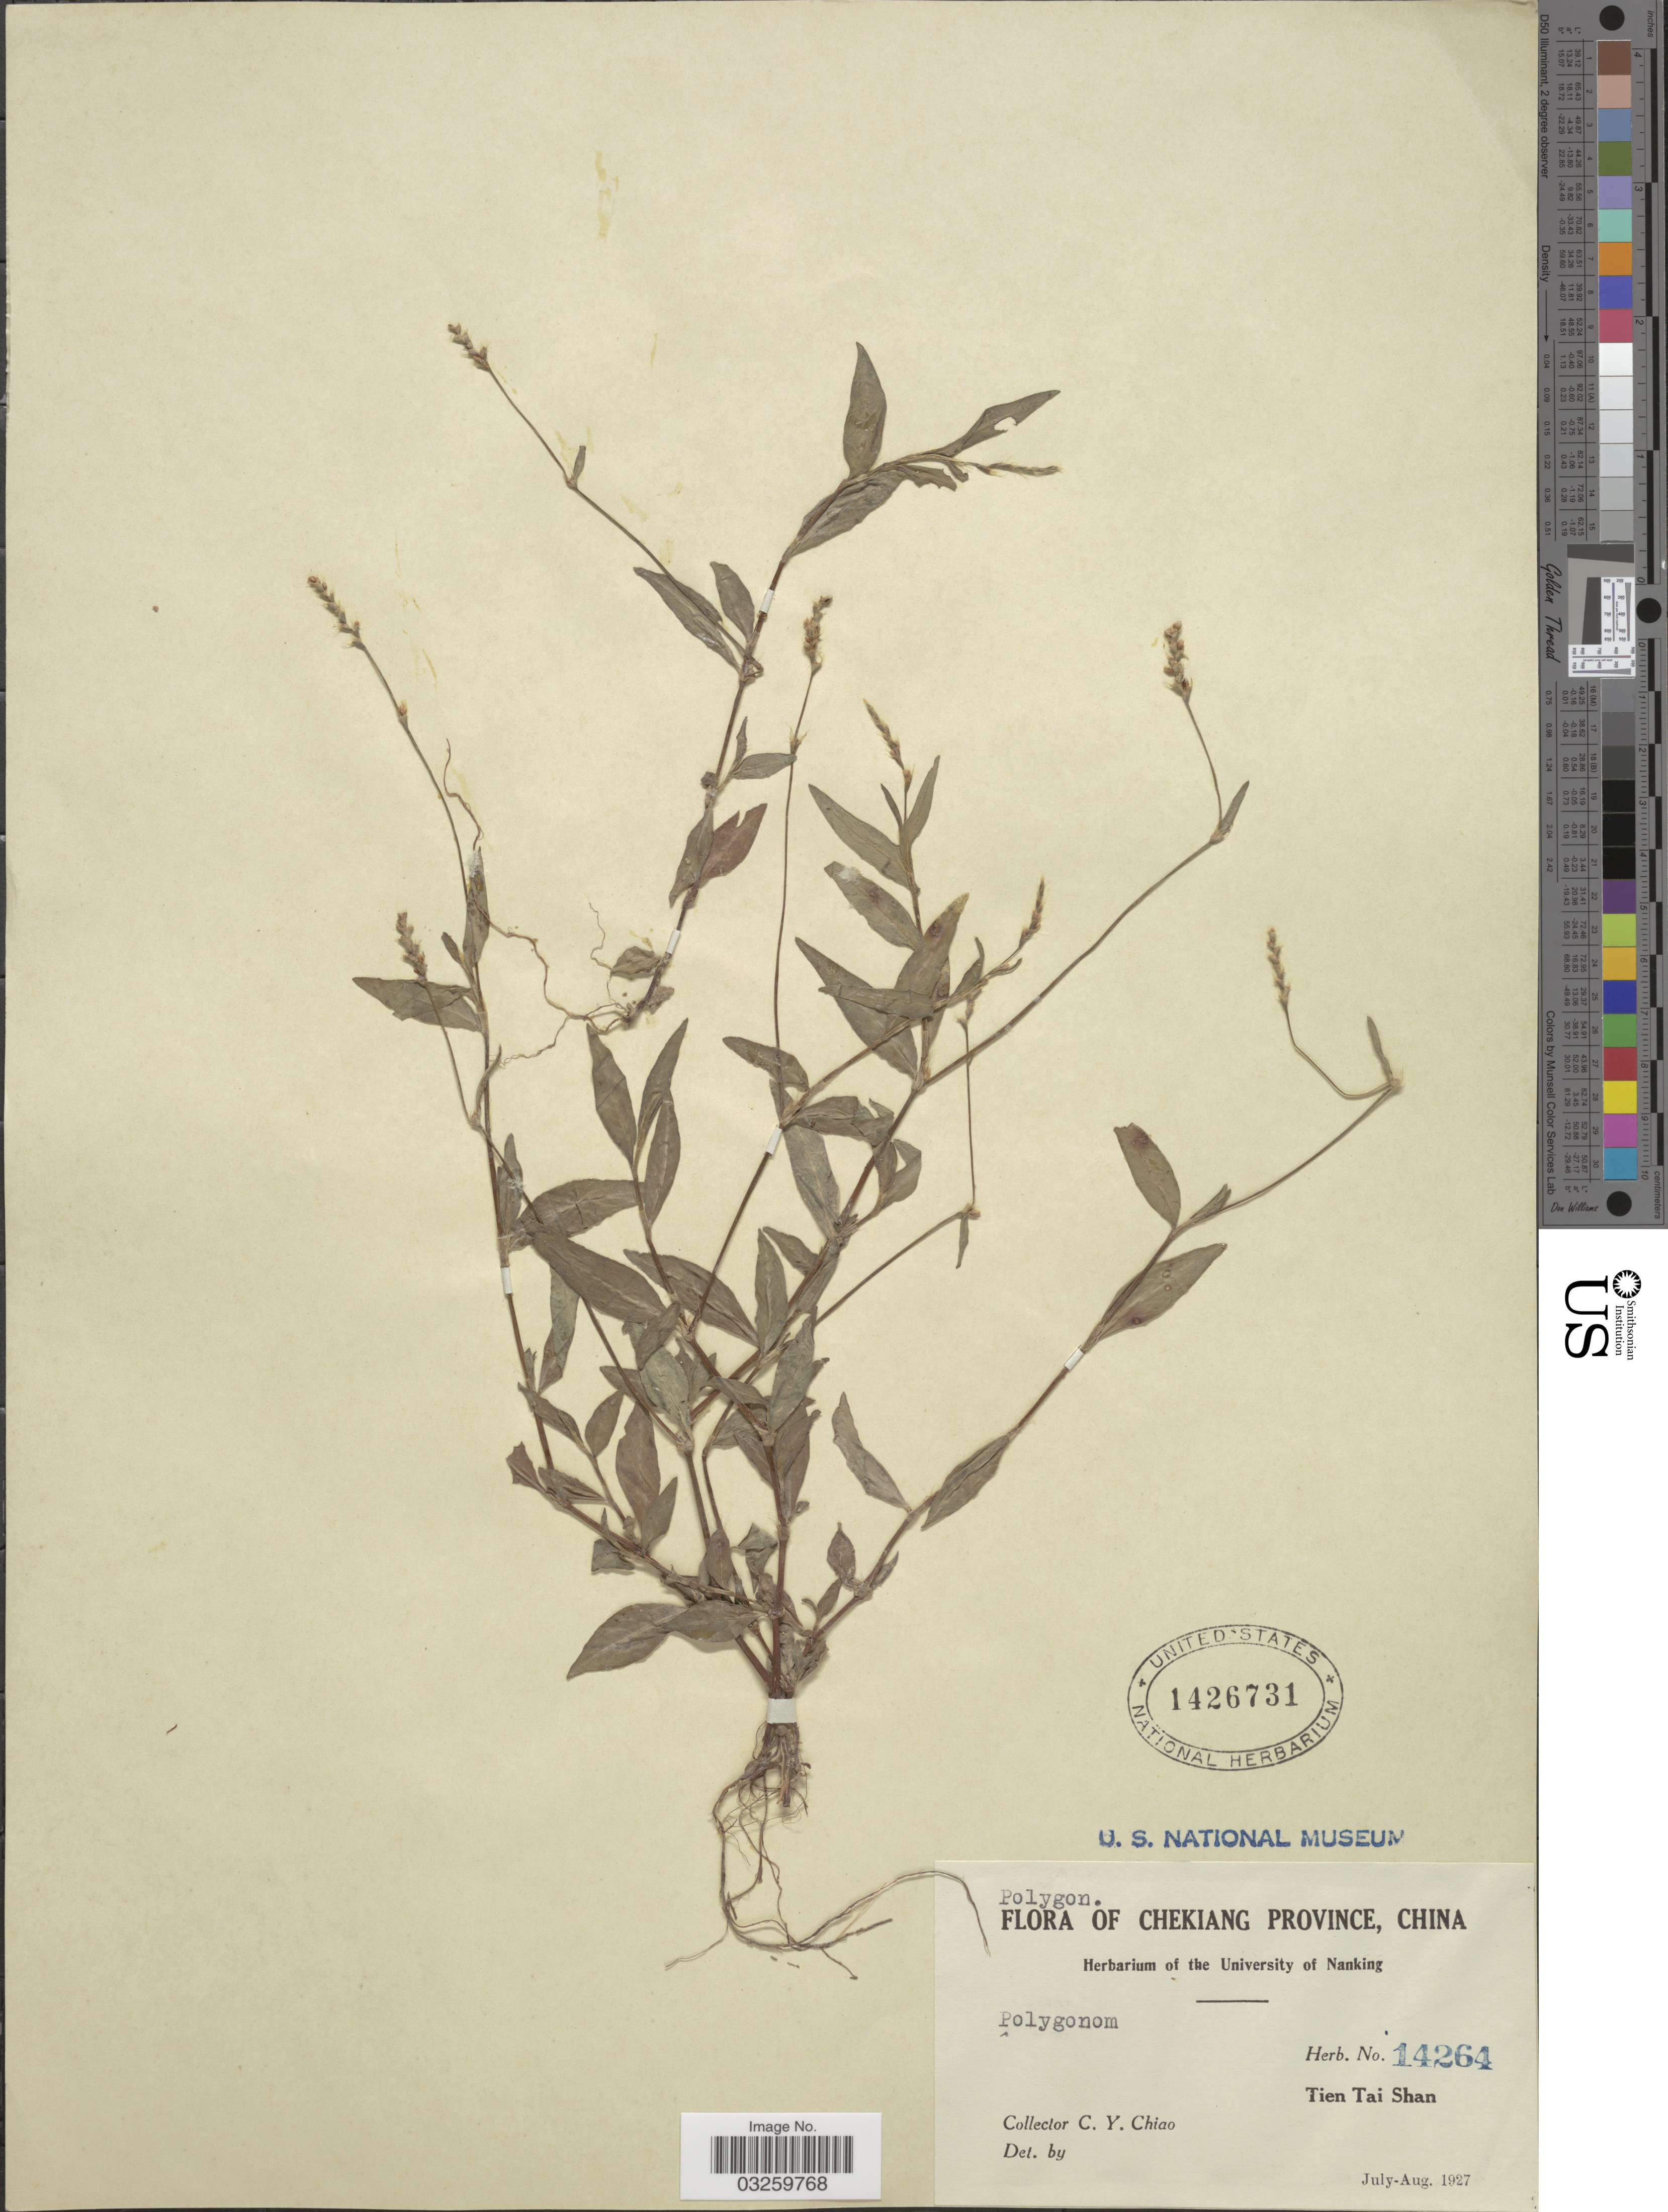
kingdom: Plantae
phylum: Tracheophyta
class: Magnoliopsida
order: Caryophyllales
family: Polygonaceae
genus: Polygonum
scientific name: Polygonum sp.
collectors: C. Chaio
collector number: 14264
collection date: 1927-07/1927-08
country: China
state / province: Zhejiang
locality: Chekiang Province. Tien Tai Shan.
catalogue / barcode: US 1426731